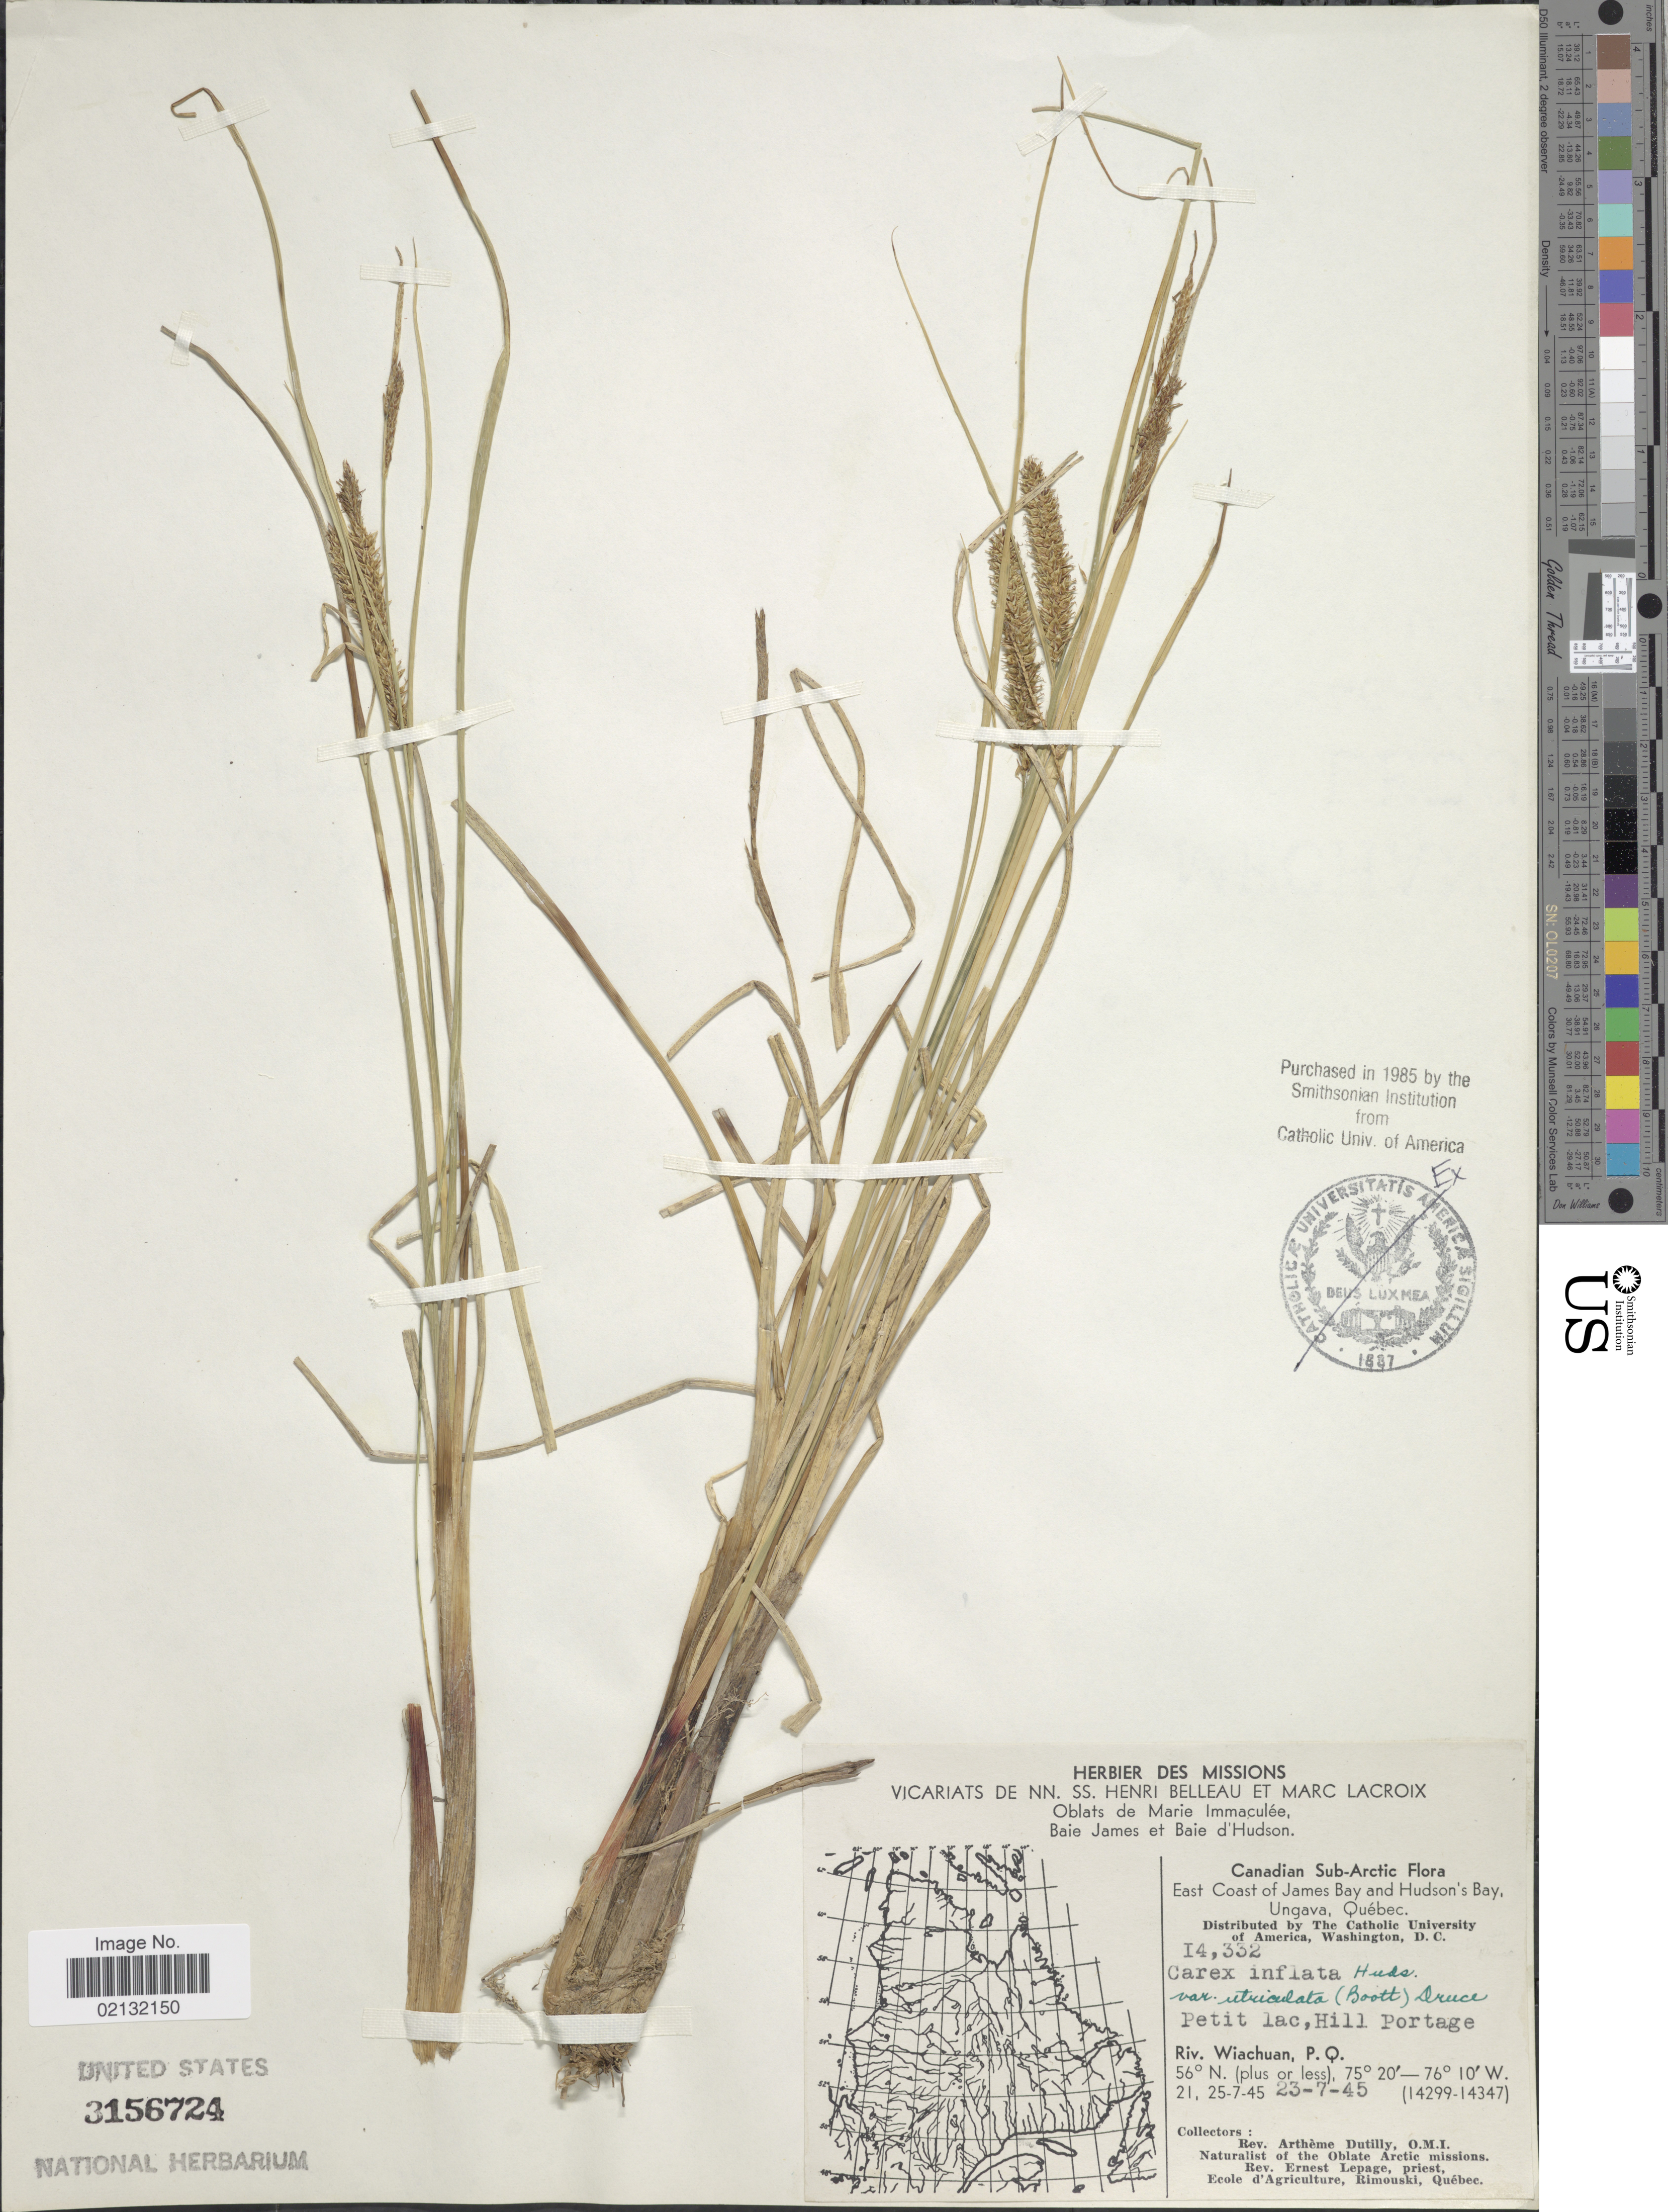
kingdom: Plantae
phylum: Tracheophyta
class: Liliopsida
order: Poales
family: Cyperaceae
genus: Carex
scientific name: Carex rostrata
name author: Stokes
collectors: A. Dutilly & E. Lepage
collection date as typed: Transcribed d/m/y: 23/7/45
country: Canada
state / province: Quebec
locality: Canadian, Canadian Sub-Arctic, East Coast of James Bay and Hudson's Bay, Ungava, Quebec, Riv. Wiachuan , P.Q. Petit Lac, Hill Portage.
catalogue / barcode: US 3156724